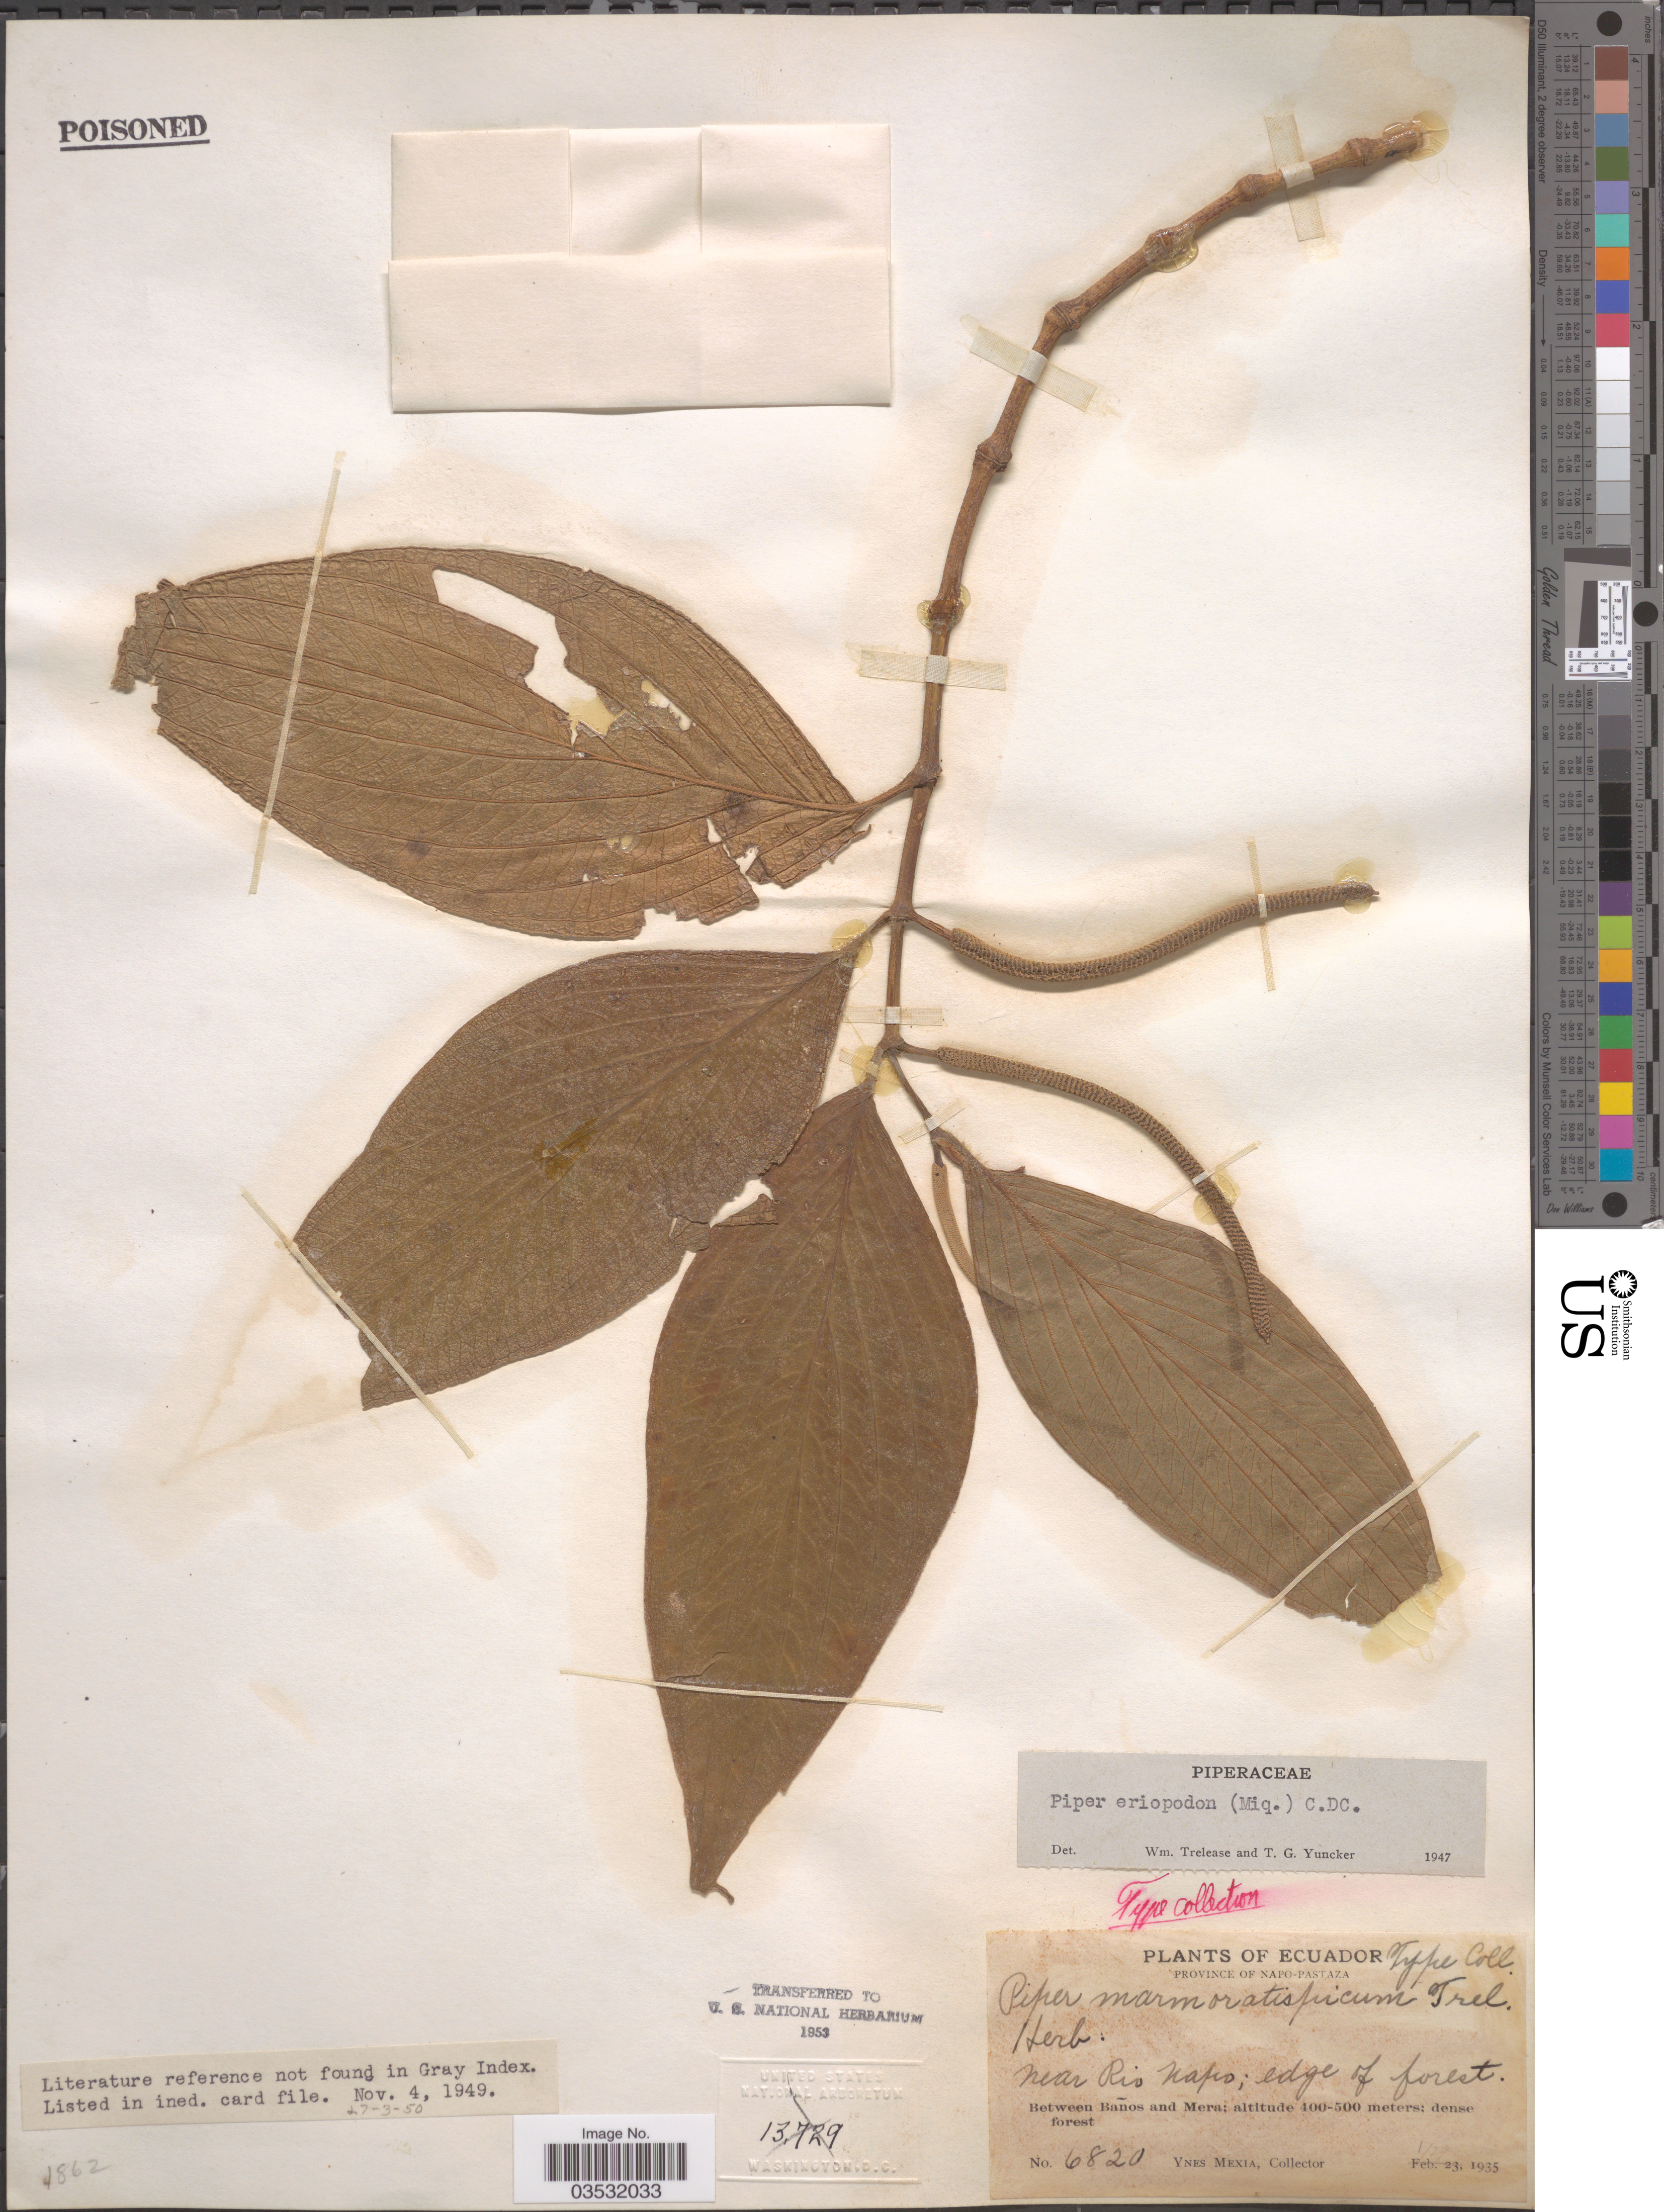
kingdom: Plantae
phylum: Tracheophyta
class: Magnoliopsida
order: Piperales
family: Piperaceae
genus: Piper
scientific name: Piper eriopodon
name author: C. DC.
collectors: Y. Mexia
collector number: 6820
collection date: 1935-01-29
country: Ecuador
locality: Province Napo-Pastaza. Near Rio Napo; edge of forest. Between Baños and Mera.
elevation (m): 400